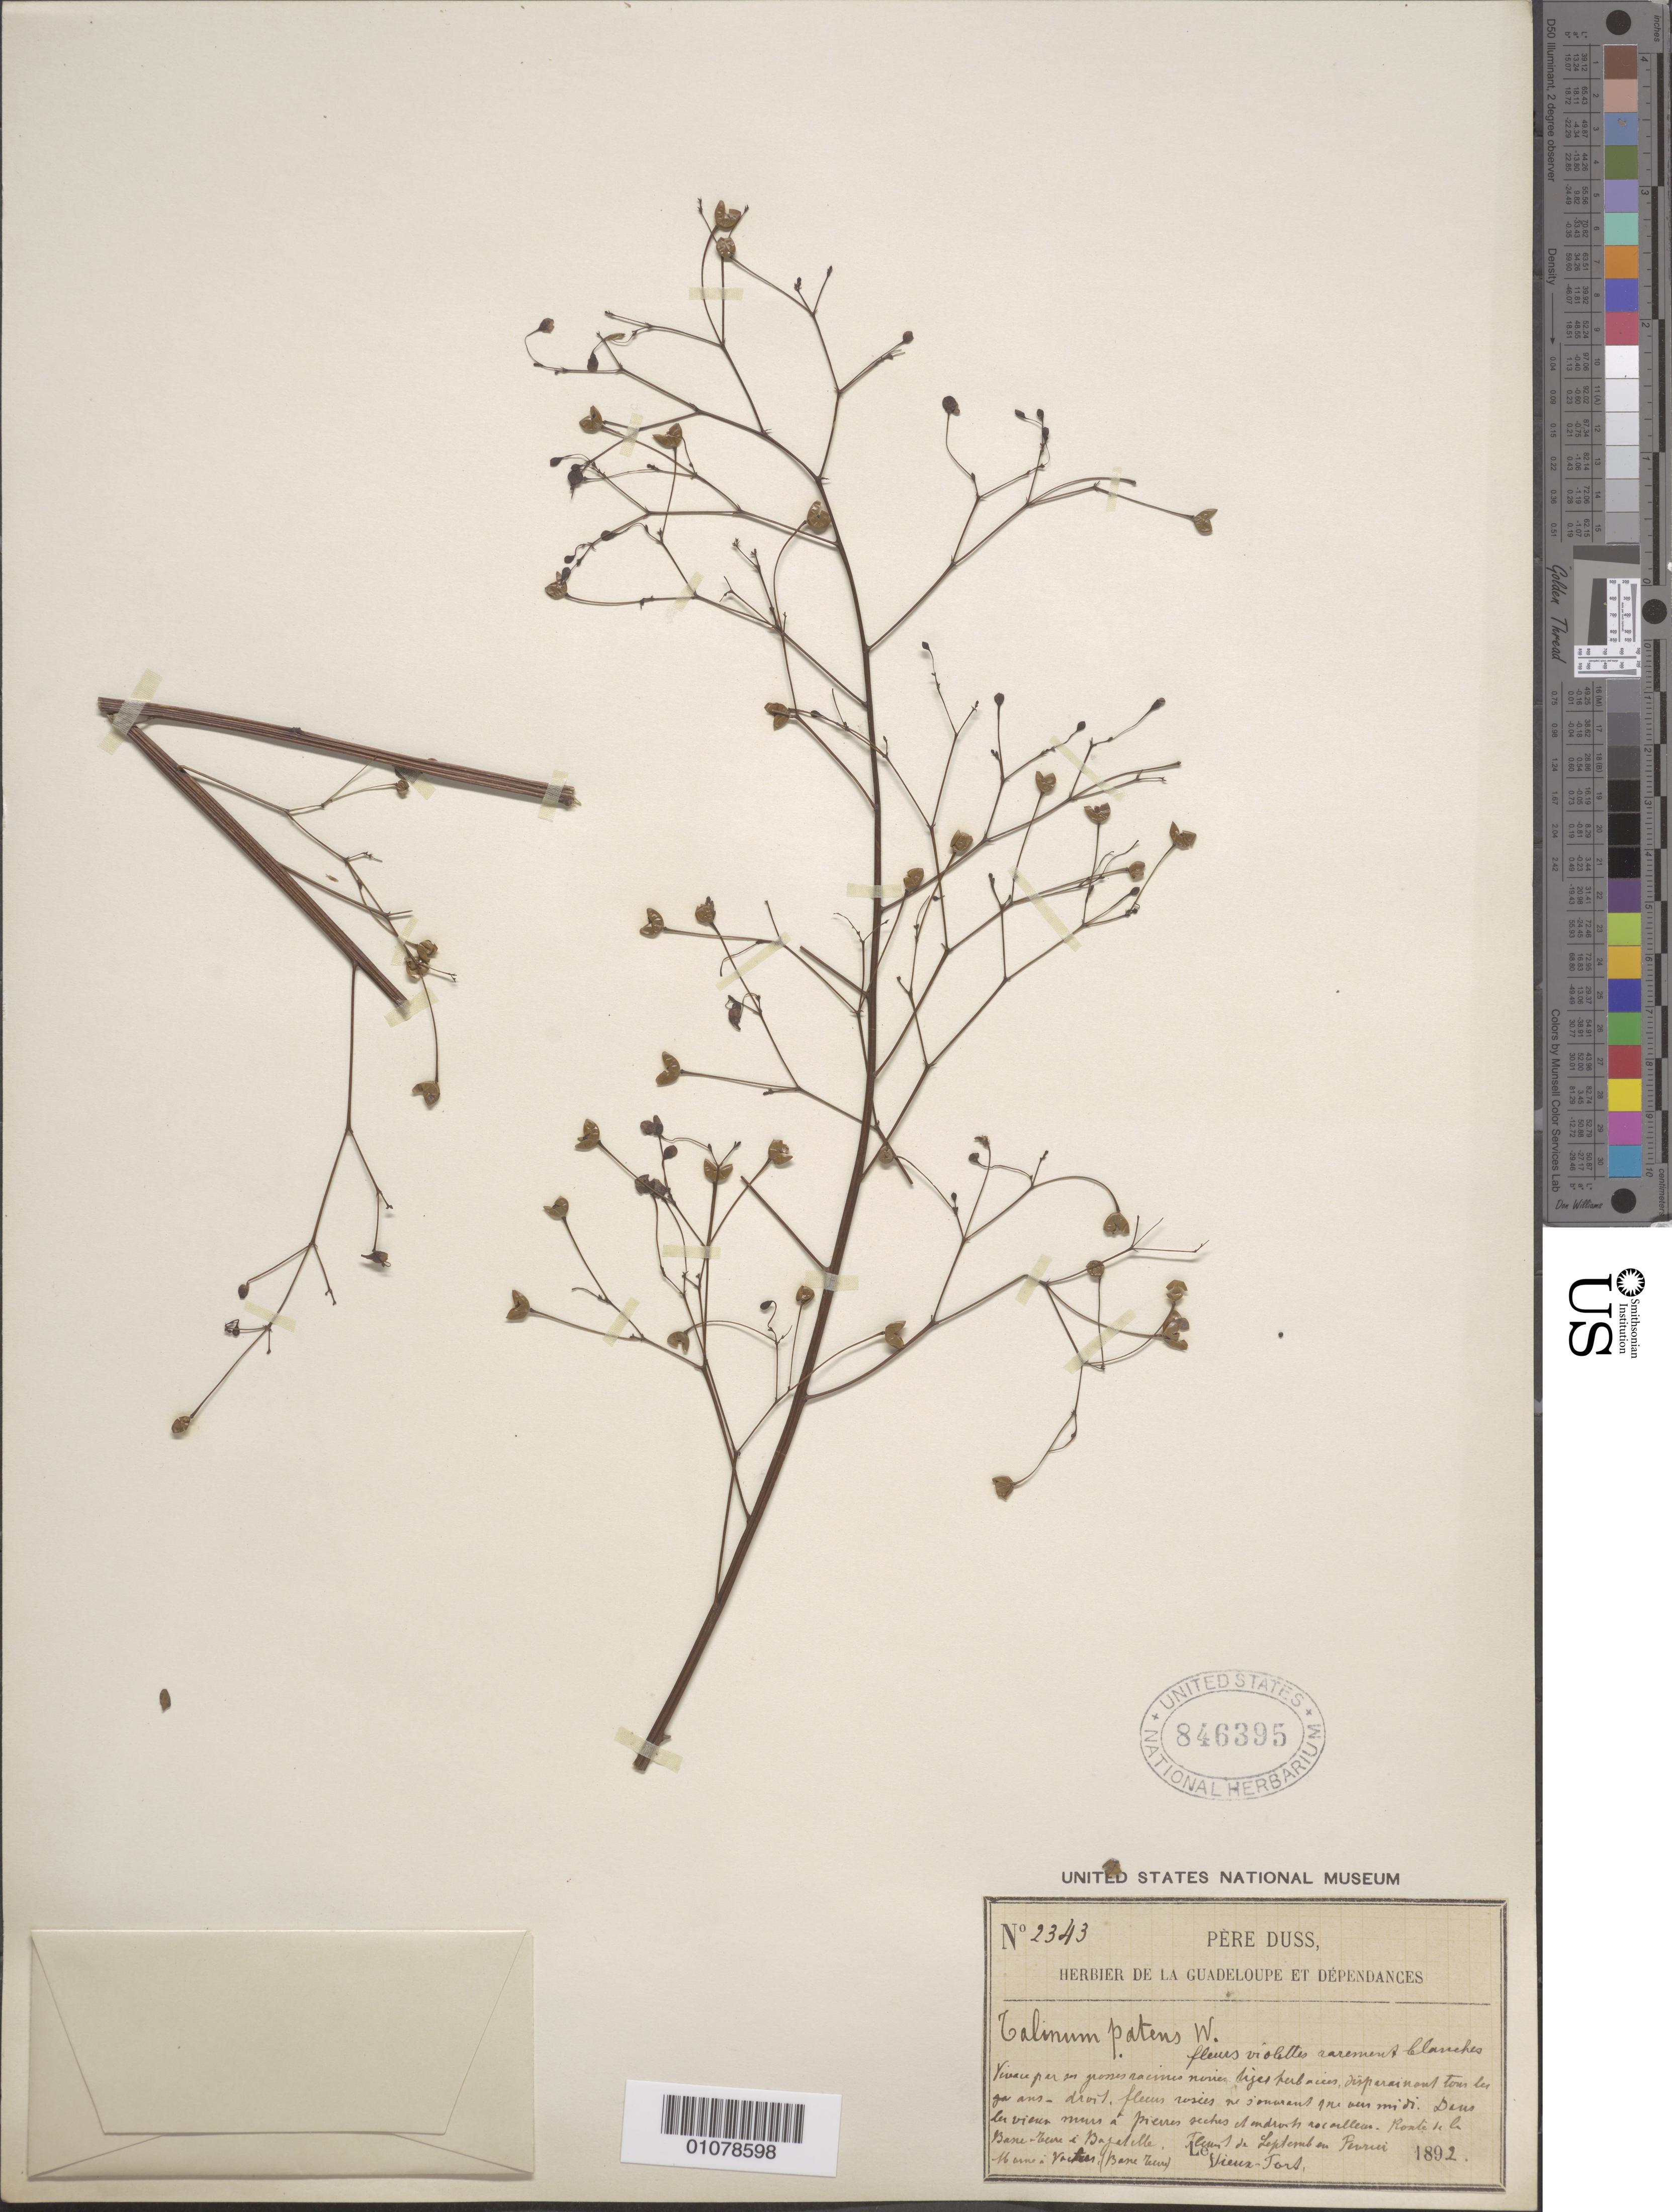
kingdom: Plantae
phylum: Tracheophyta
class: Magnoliopsida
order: Caryophyllales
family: Talinaceae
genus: Talinum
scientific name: Talinum paniculatum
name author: (Jacq.) Gaertn.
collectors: Père Duss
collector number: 2343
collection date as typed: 1892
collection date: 1892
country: Guadeloupe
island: Basse Terre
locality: Ronde de la Basse-Terre a Bagatelle. Vieux-Fort.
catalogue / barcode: US 846395